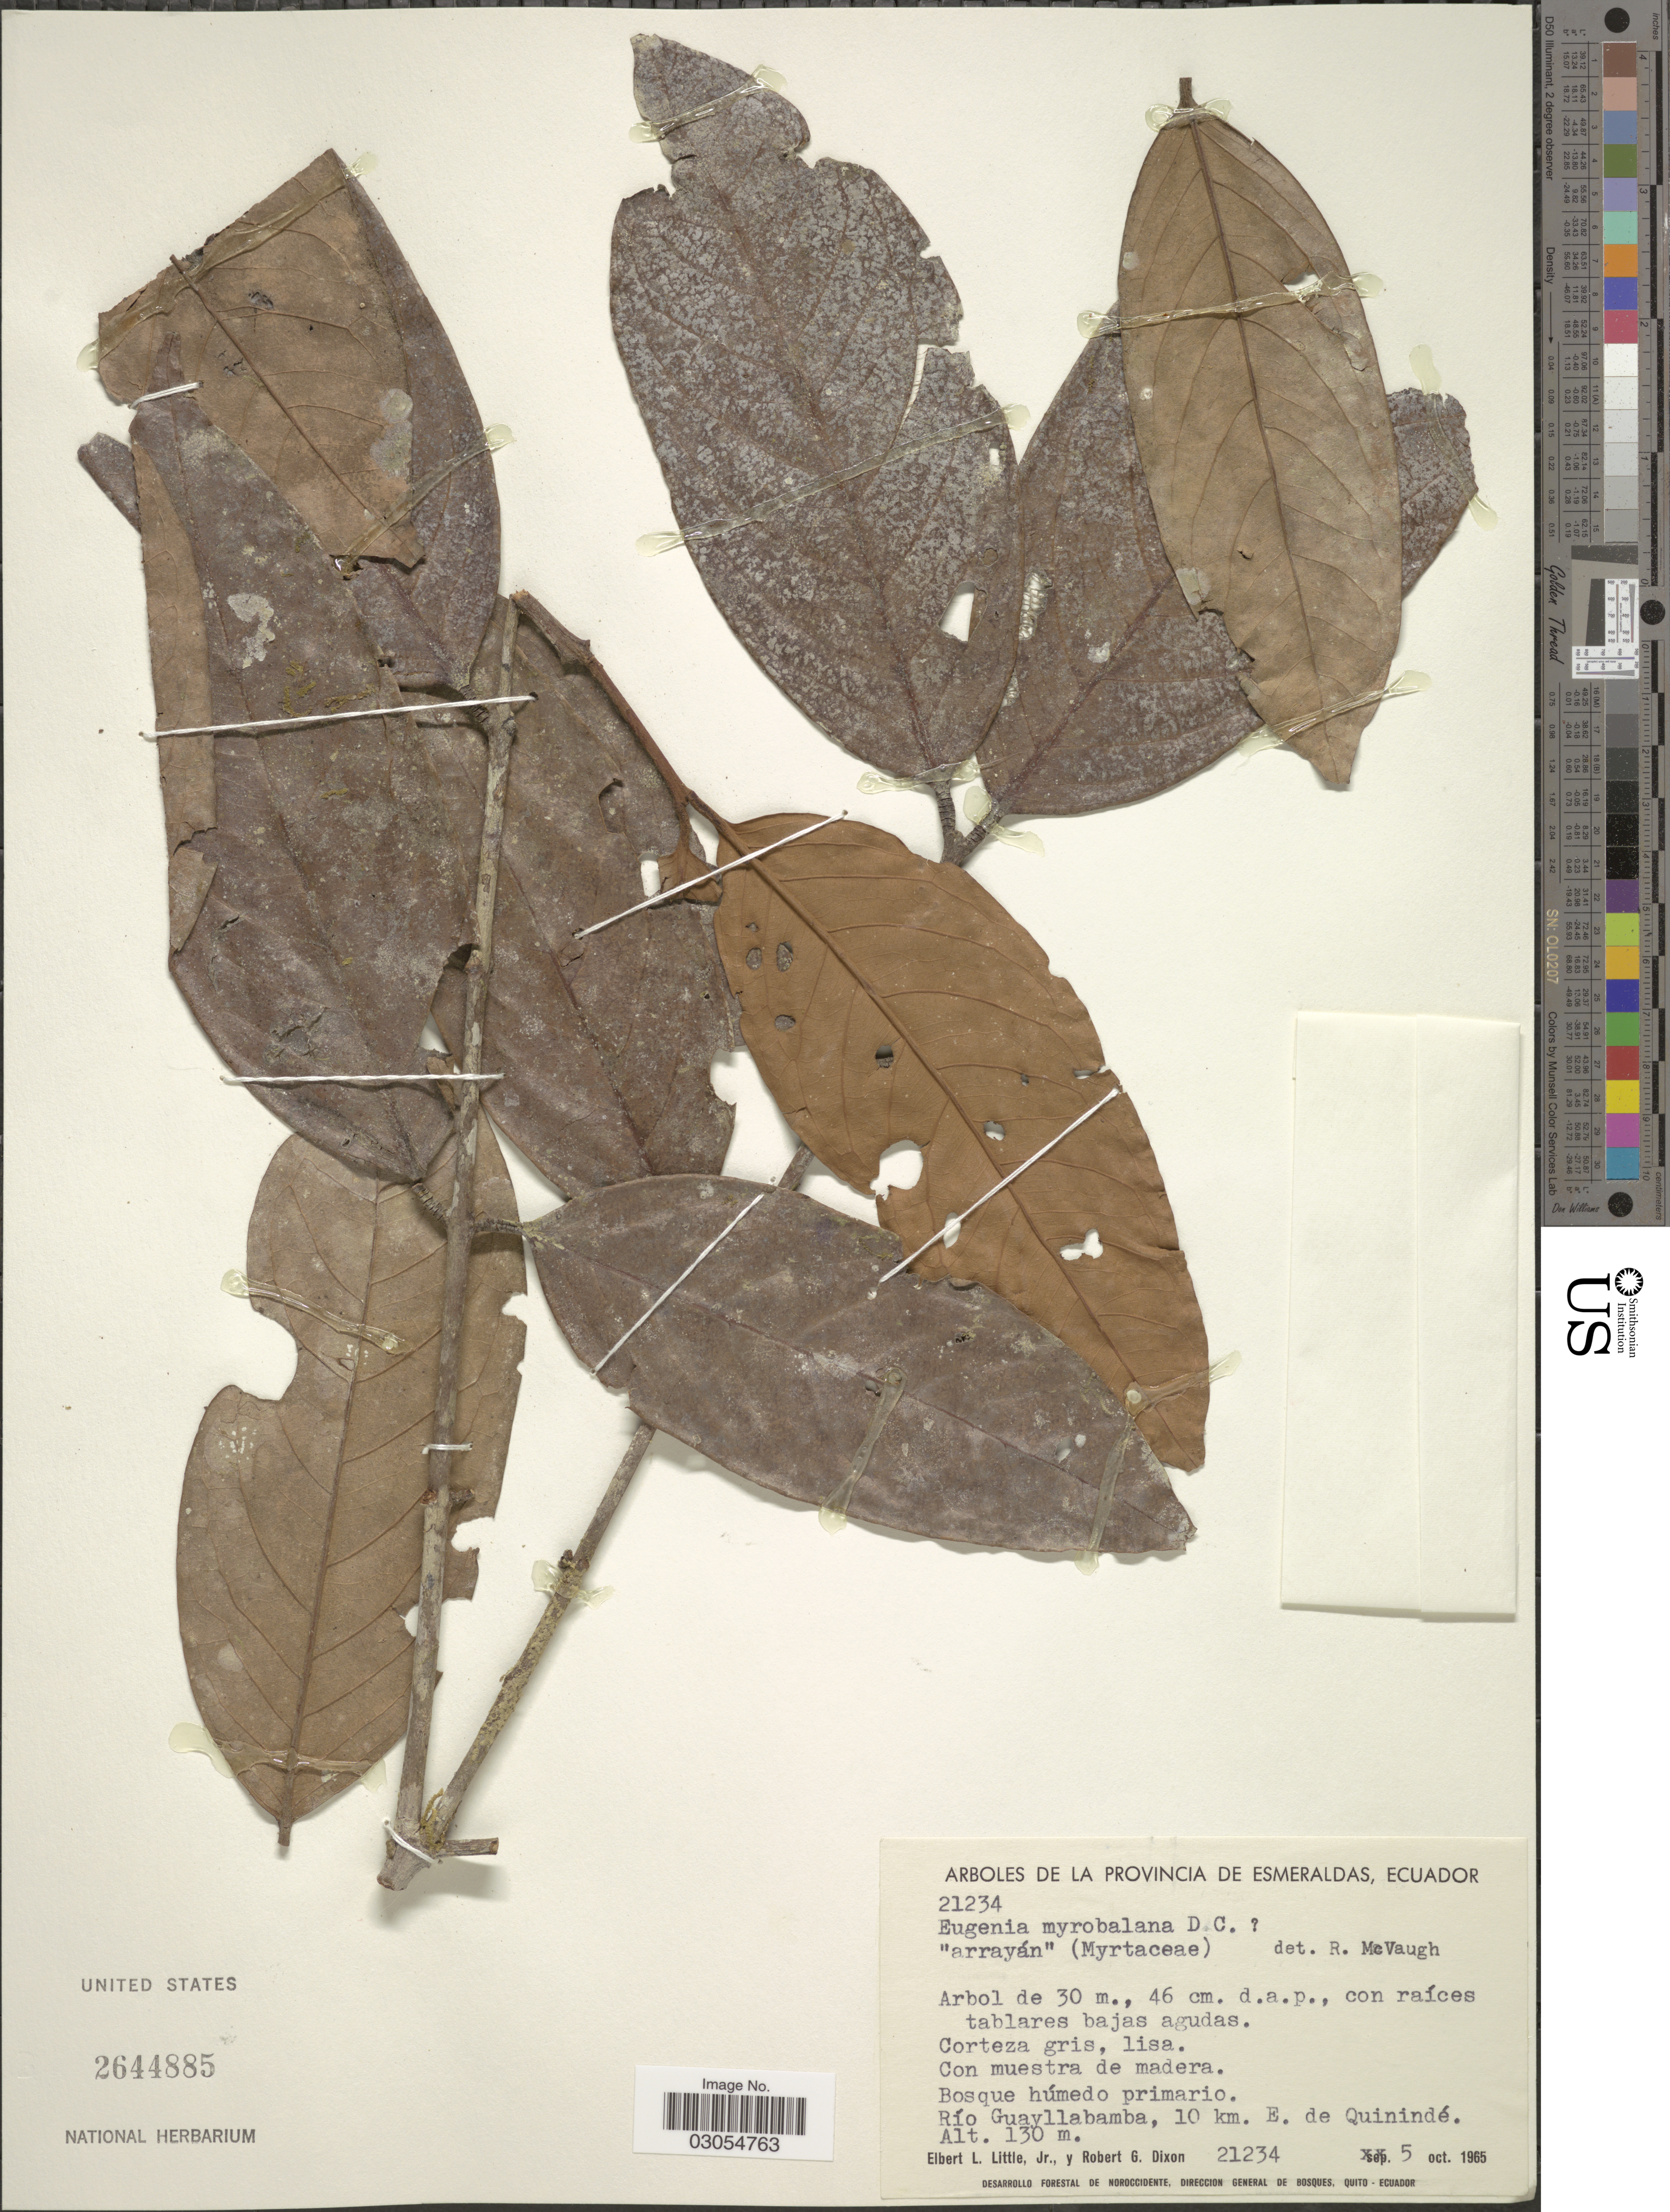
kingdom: Plantae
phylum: Tracheophyta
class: Magnoliopsida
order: Myrtales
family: Myrtaceae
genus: Eugenia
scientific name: Eugenia myrobalana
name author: DC.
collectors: E. L. Little & R. G. Dixon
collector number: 21234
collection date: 1965-10-05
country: Ecuador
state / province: Esmeraldas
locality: Río Guayllabamba, 10 km. E. de Quinindé.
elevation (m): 130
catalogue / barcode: US 2644885